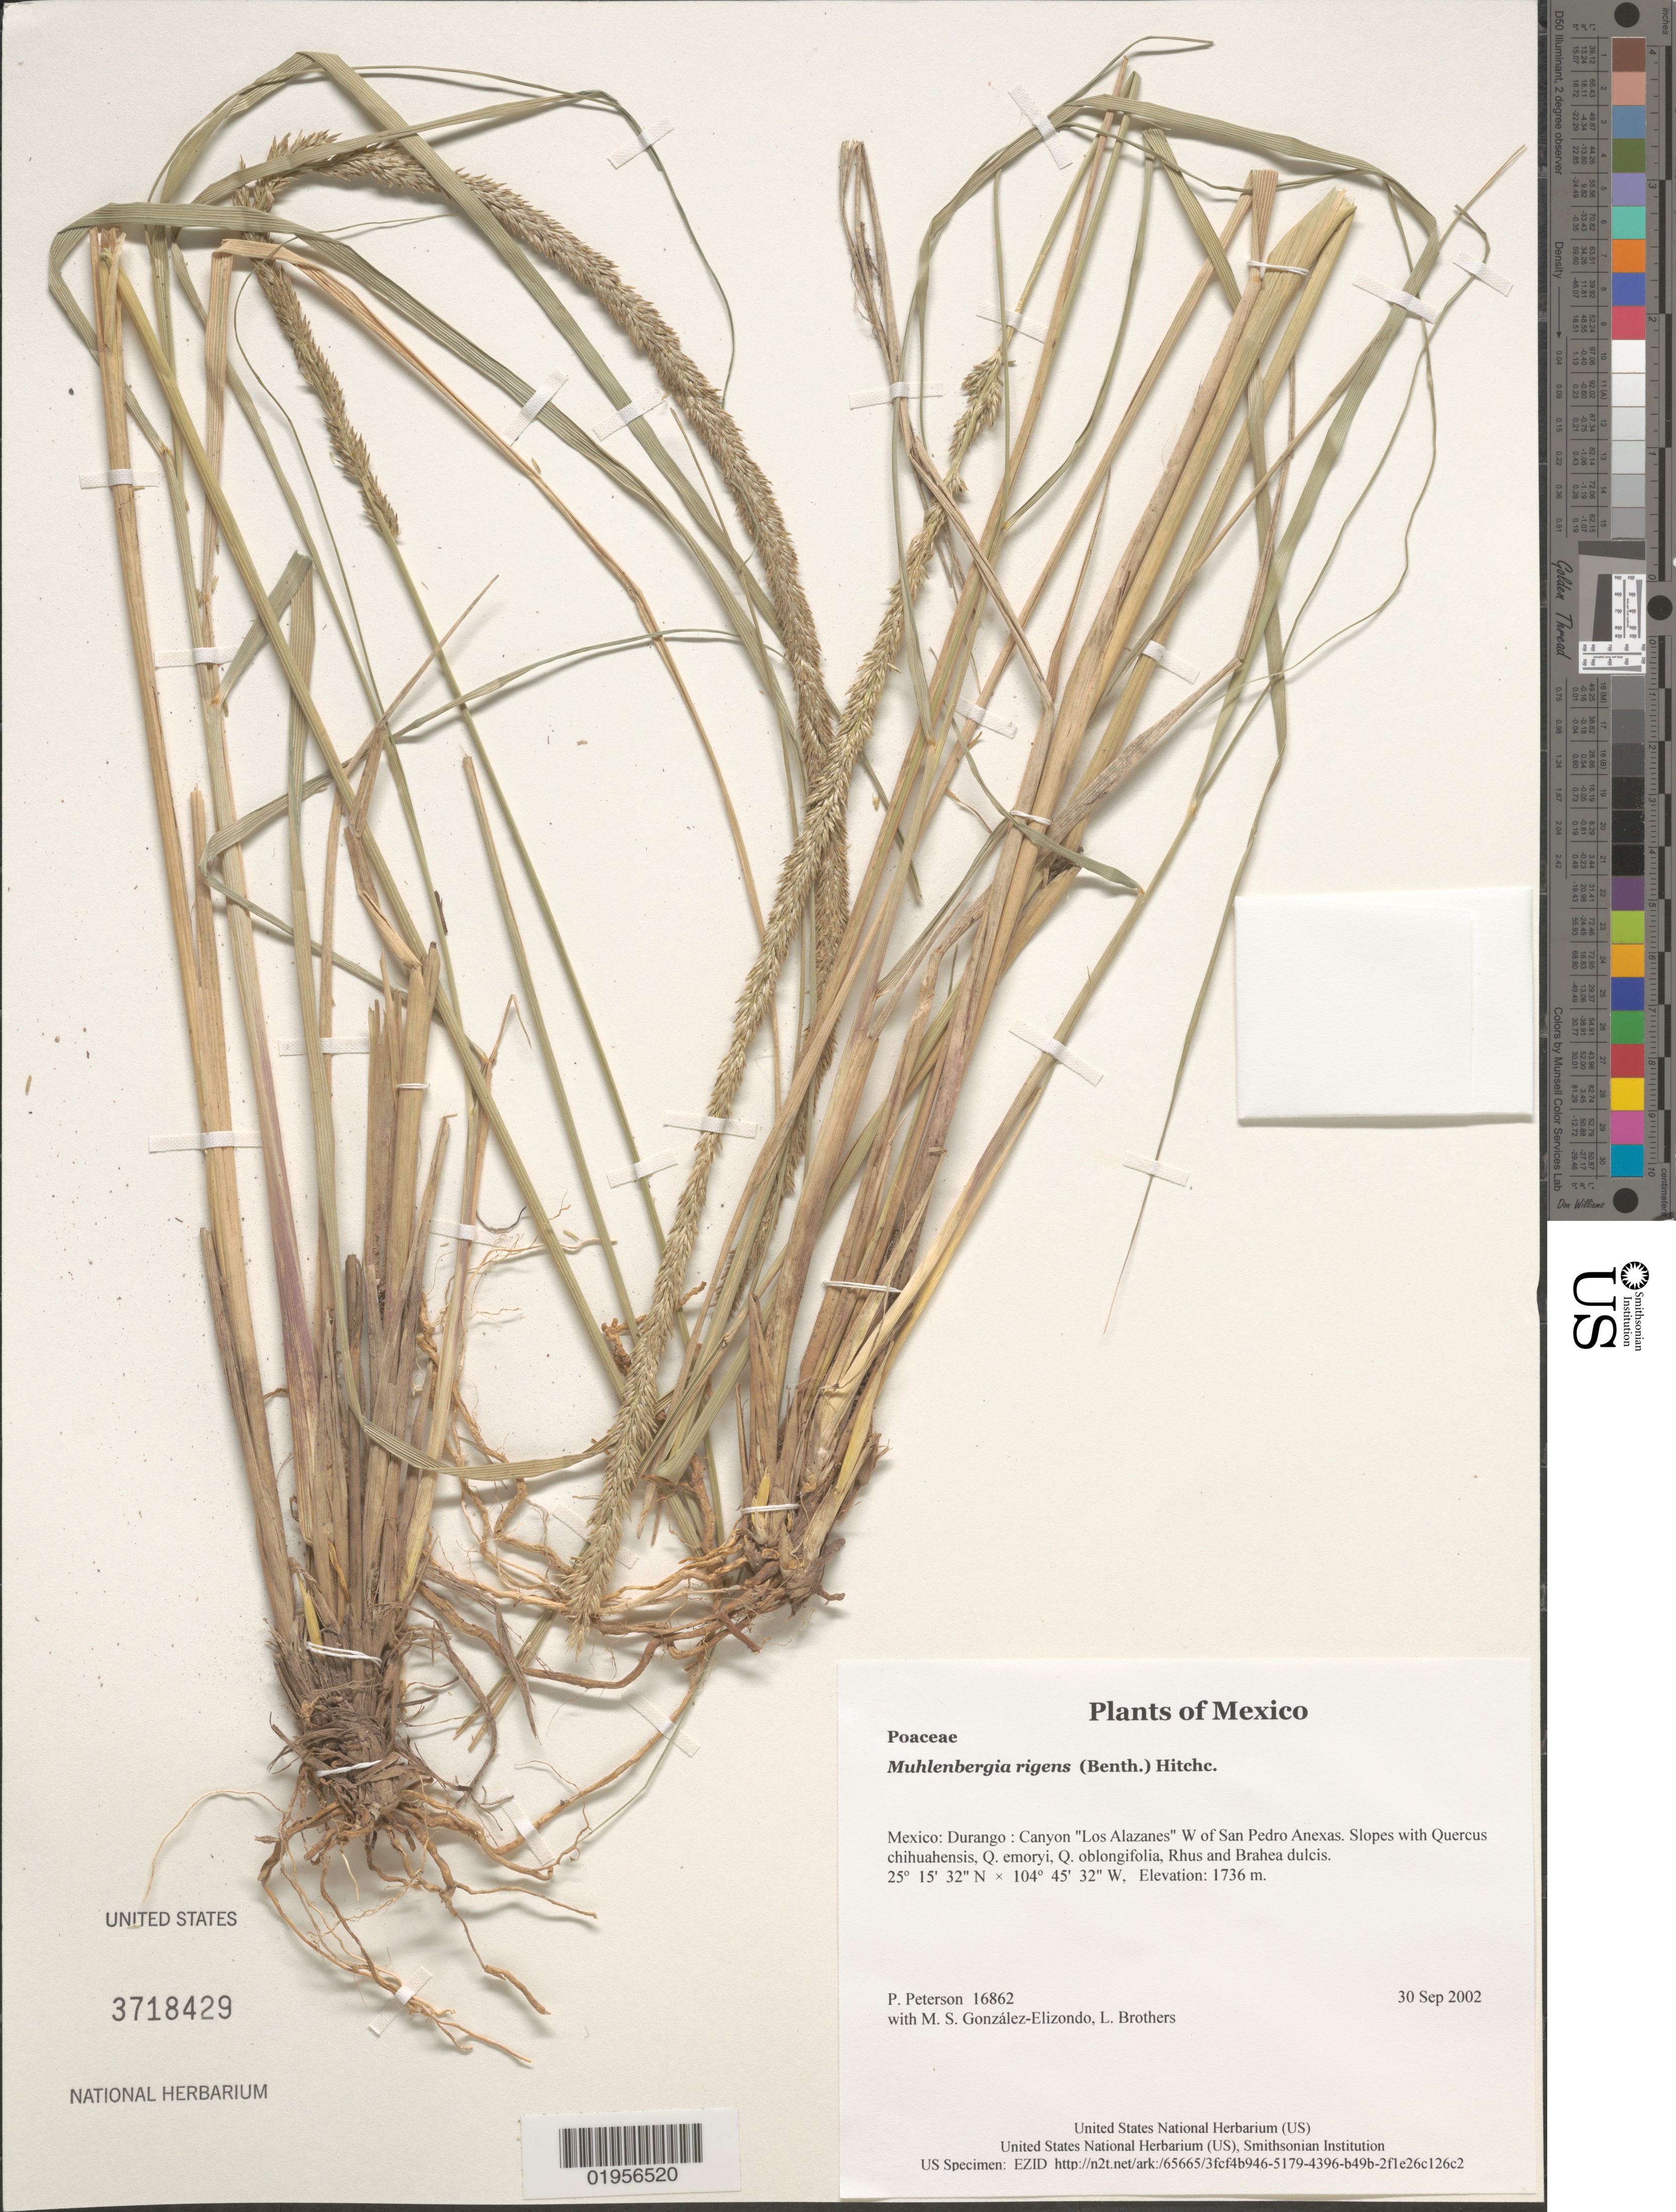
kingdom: Plantae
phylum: Tracheophyta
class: Liliopsida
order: Poales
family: Poaceae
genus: Muhlenbergia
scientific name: Muhlenbergia rigens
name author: (Benth.) Hitchc.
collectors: P. M. Peterson, M. S. González-Elizondo & L. E. Brothers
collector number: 16862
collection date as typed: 30 Sep 2002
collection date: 2002-09-30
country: Mexico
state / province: Durango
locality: Canyon "Los Alazanes" W of San Pedro Anexas. Slopes with Quercus chihuahensis, Q. emoryi, Q. oblongifolia, Rhus and Brahea dulcis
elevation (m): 1736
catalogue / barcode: US 3718429